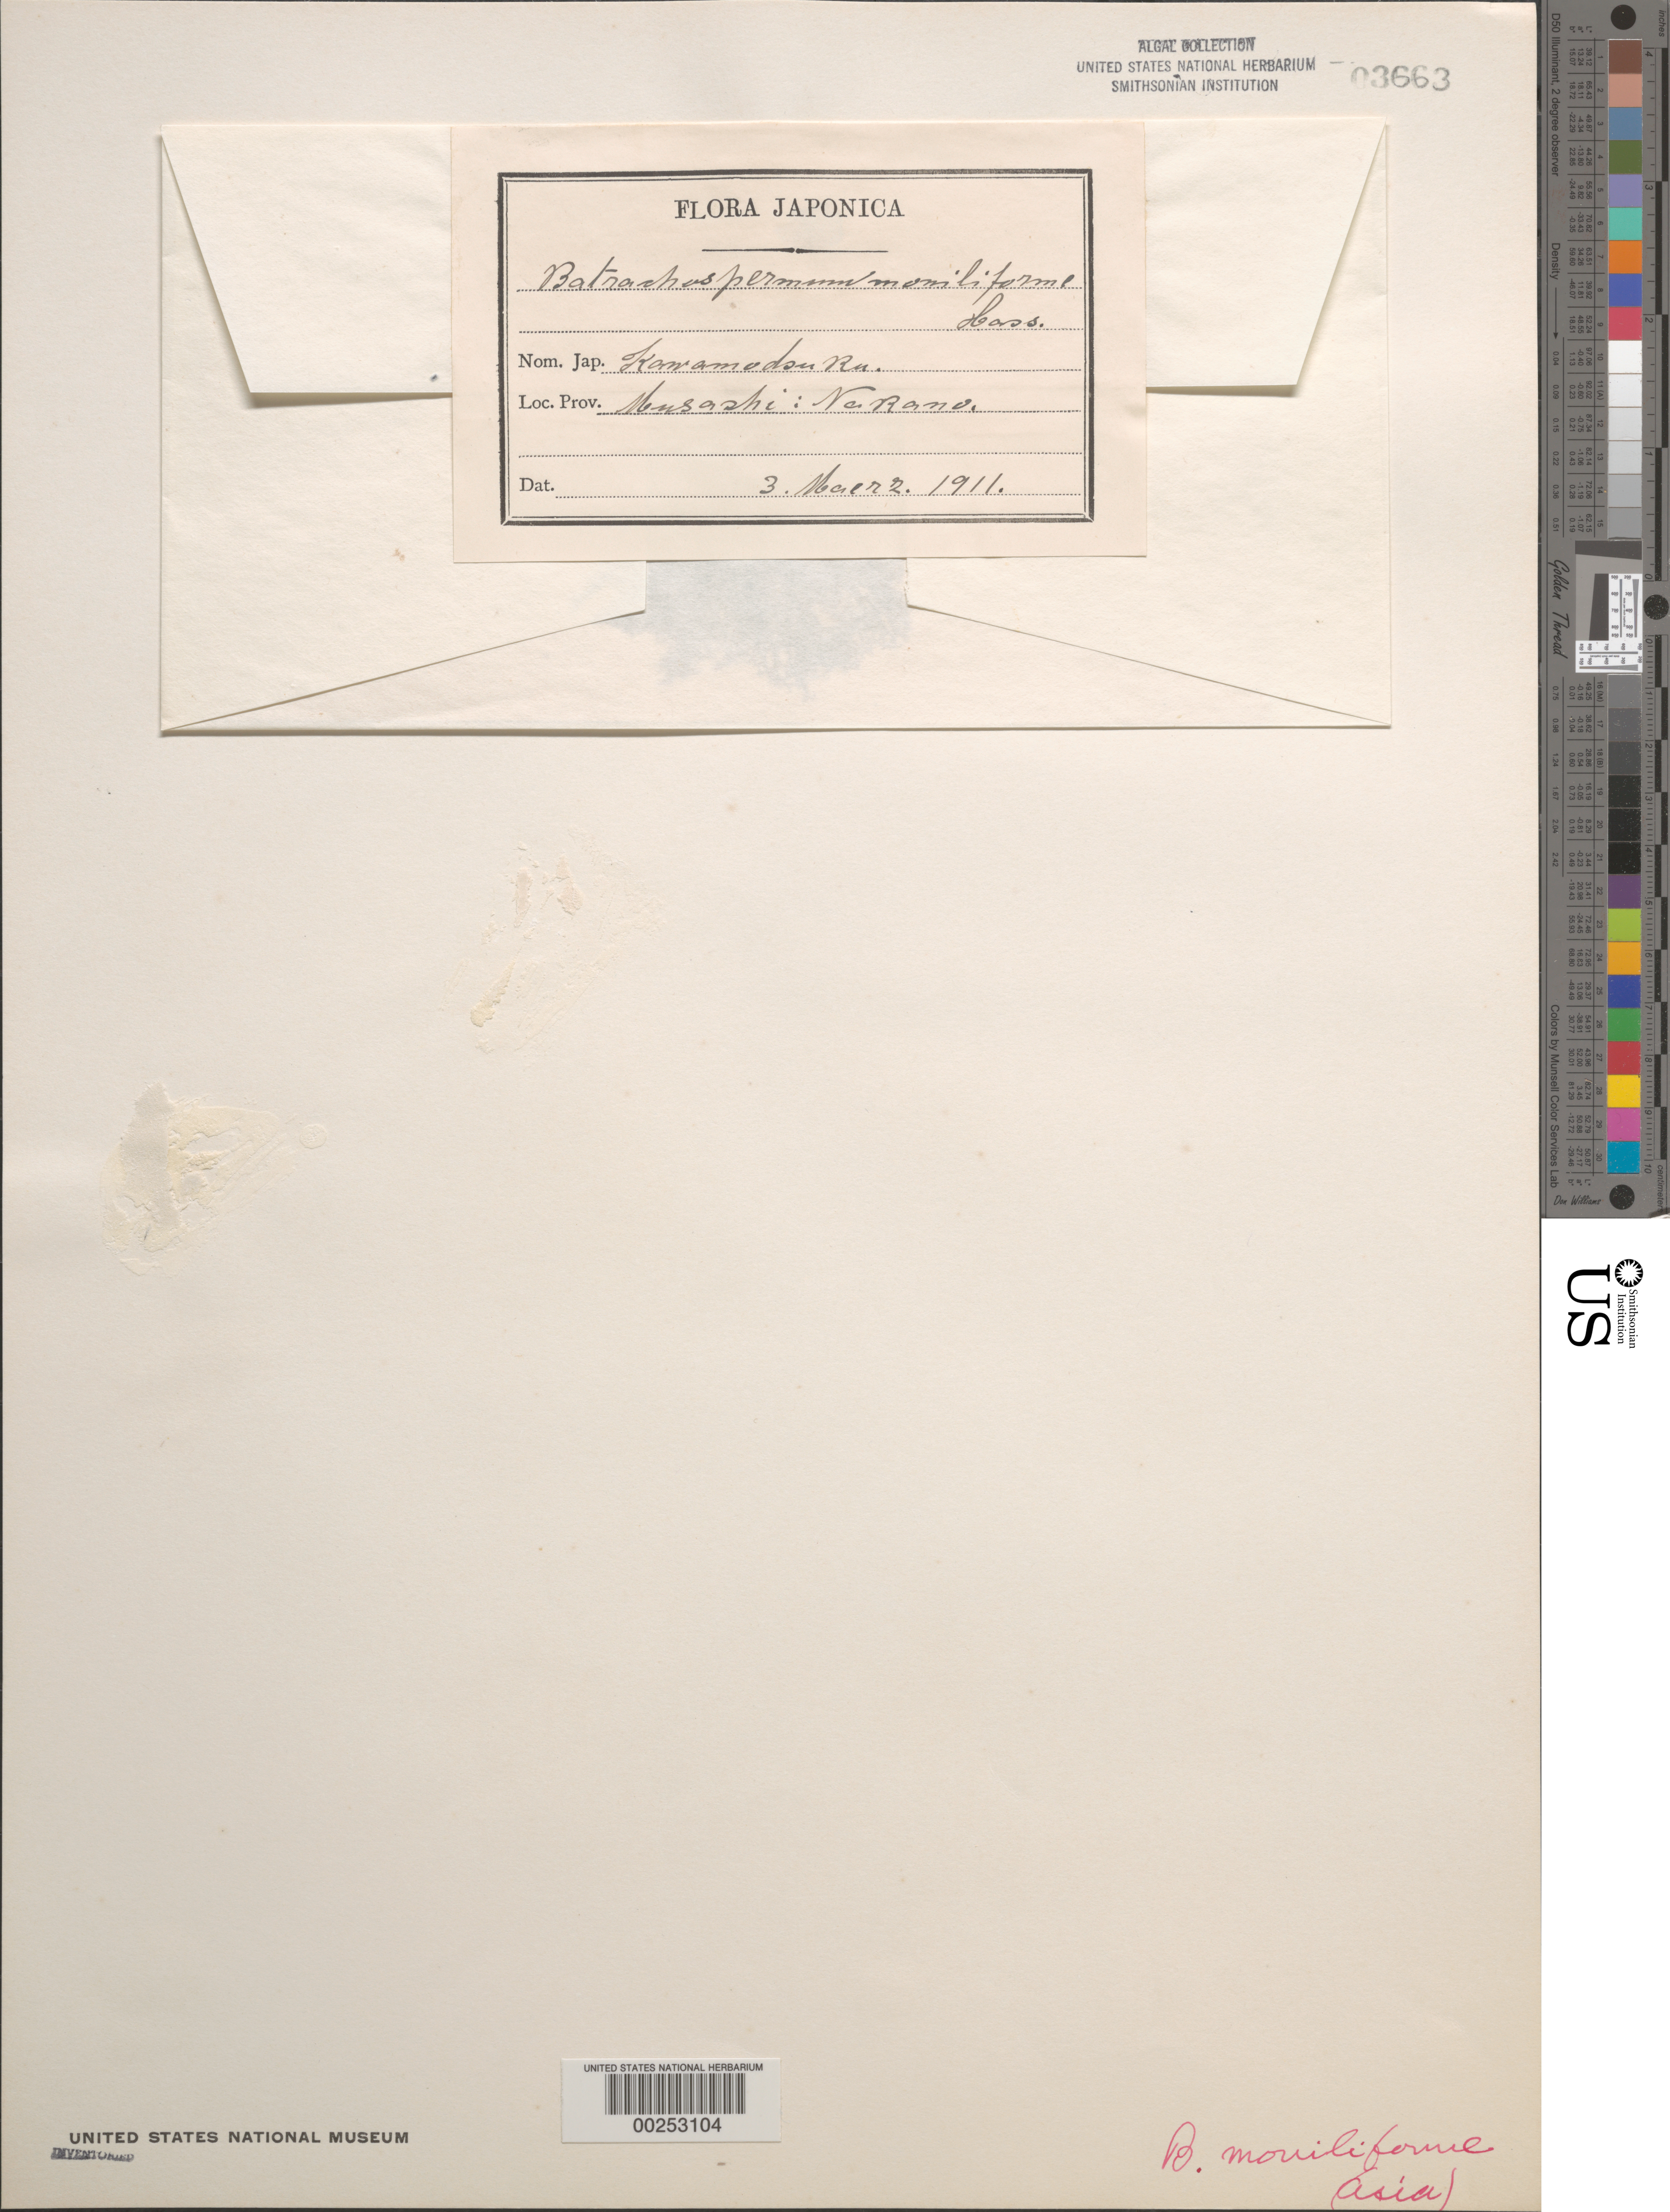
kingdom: Plantae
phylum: Rhodophyta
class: Florideophyceae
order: Batrachospermales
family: Batrachospermaceae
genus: Batrachospermum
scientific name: Batrachospermum gelatinosum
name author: (L.) DC.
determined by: Algae name updating Project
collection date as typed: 03 Mar 1911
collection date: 1911-03-03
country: Japan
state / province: Kanagawa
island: Honshu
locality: Nakano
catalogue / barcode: US 3663